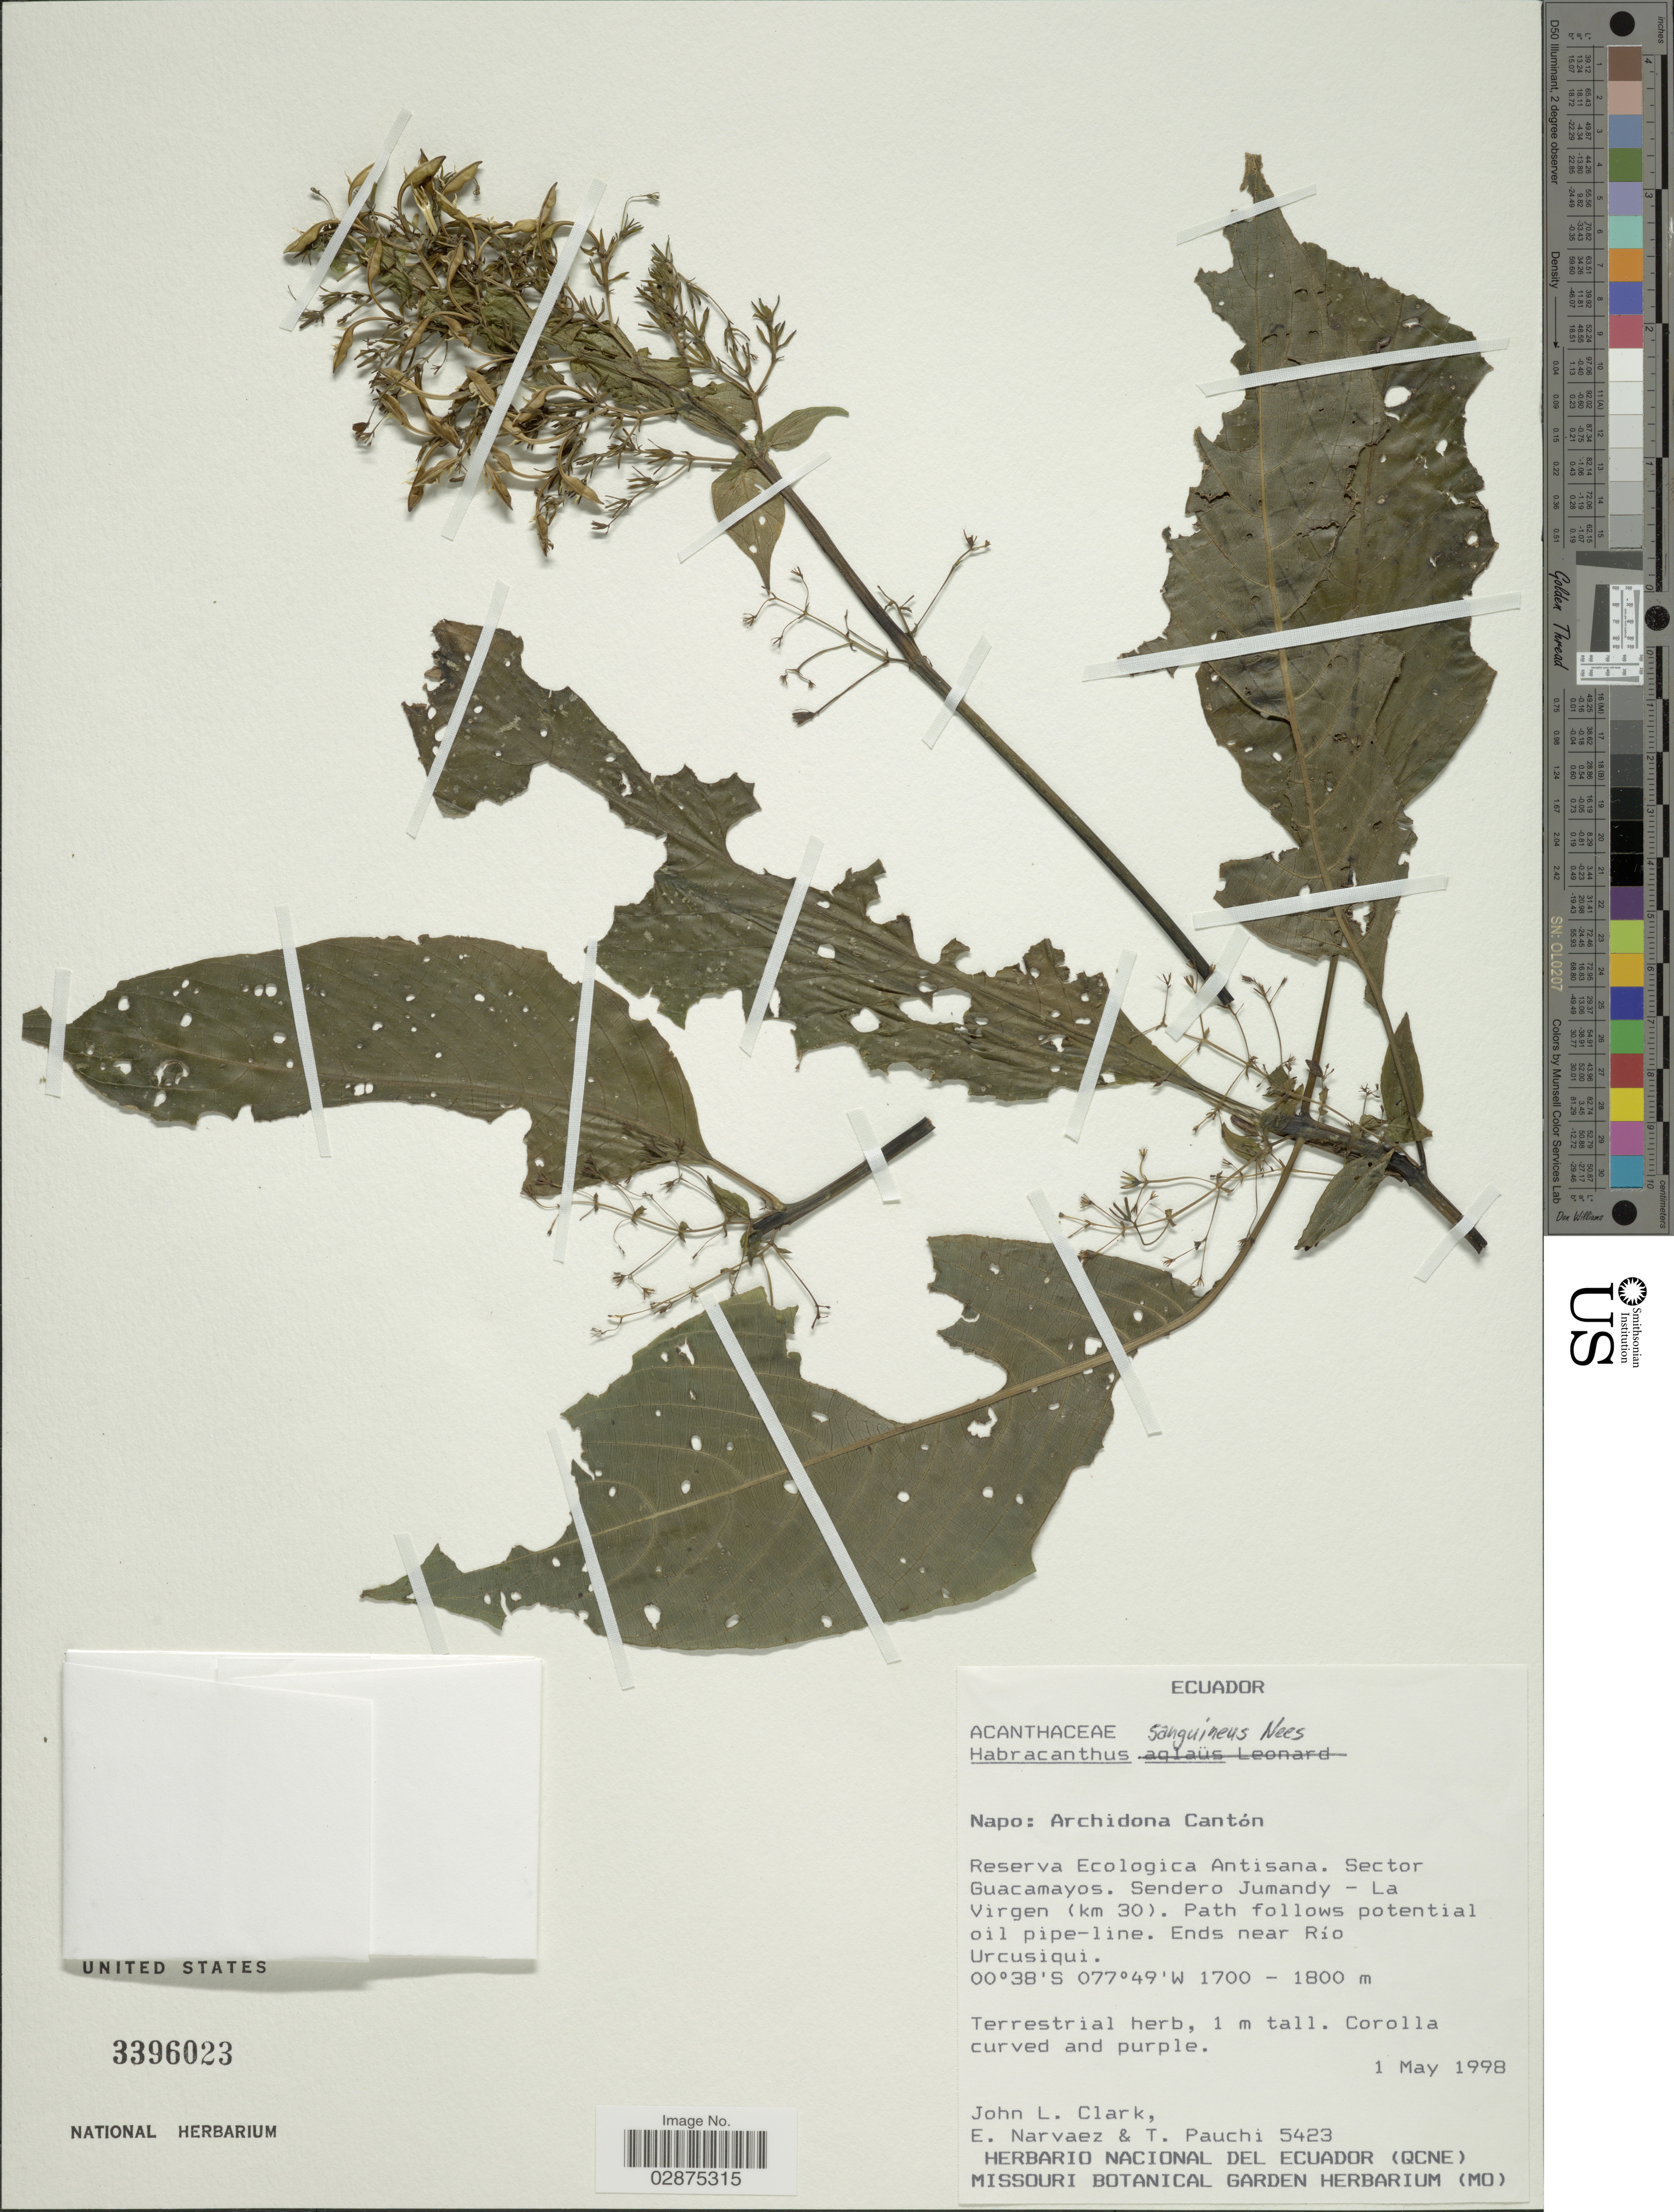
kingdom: Plantae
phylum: Tracheophyta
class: Magnoliopsida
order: Lamiales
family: Acanthaceae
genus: Stenostephanus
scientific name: Stenostephanus sp.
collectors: J. L. Clark, E. Narváez & T. Pauchi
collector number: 5423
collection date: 1998-05-01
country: Ecuador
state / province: Napo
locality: Archidona Cantón. Reserva Ecologica Antisana. Sector Guacamayos. Sendero Jumandy - La Virgen (km 30). Ens near Río Urcusiqui.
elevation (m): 1700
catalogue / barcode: US 3396023